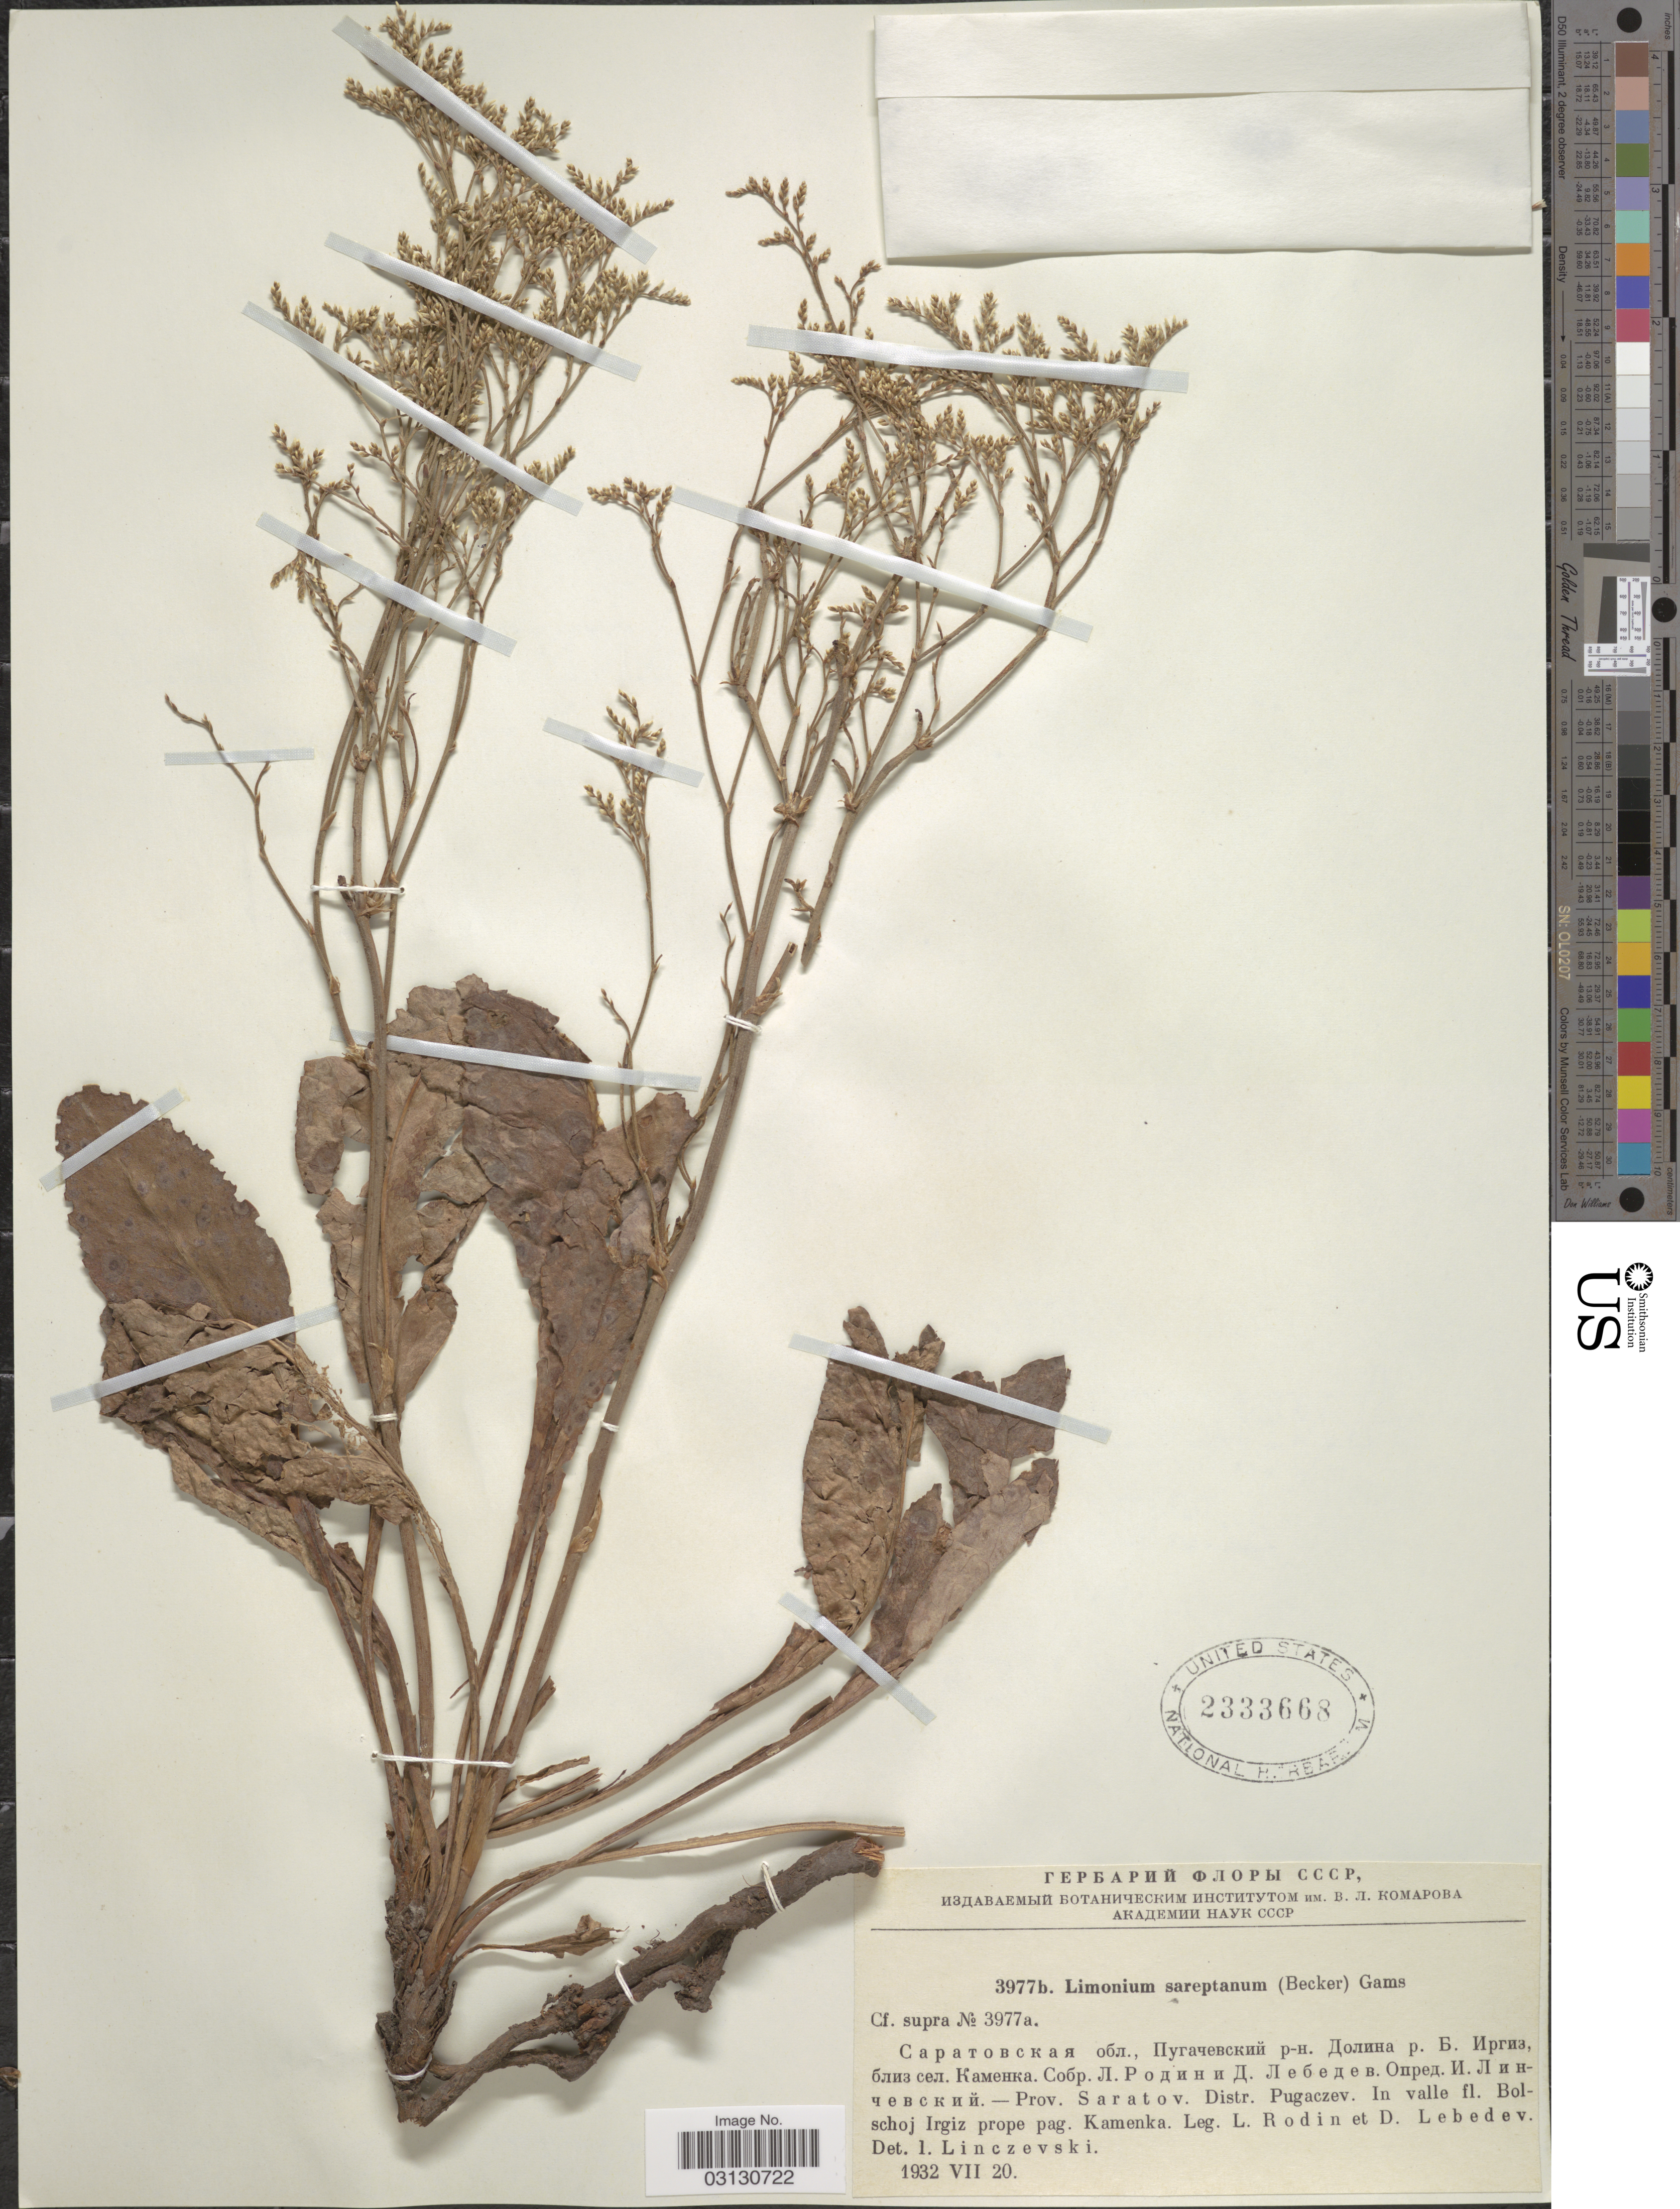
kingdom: Plantae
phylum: Tracheophyta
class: Magnoliopsida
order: Caryophyllales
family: Plumbaginaceae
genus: Limonium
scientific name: Limonium sareptanum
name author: (A.K. Becker) Gams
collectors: L. Rodin & D. Lebedev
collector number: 3977b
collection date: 1932-07-20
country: Russian Federation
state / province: Saratov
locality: Prov. Saratov, Distr. Pugaczev, In valle fl. Bolschoj Irgiz prope pag. Kamenka.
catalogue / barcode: US 2333668